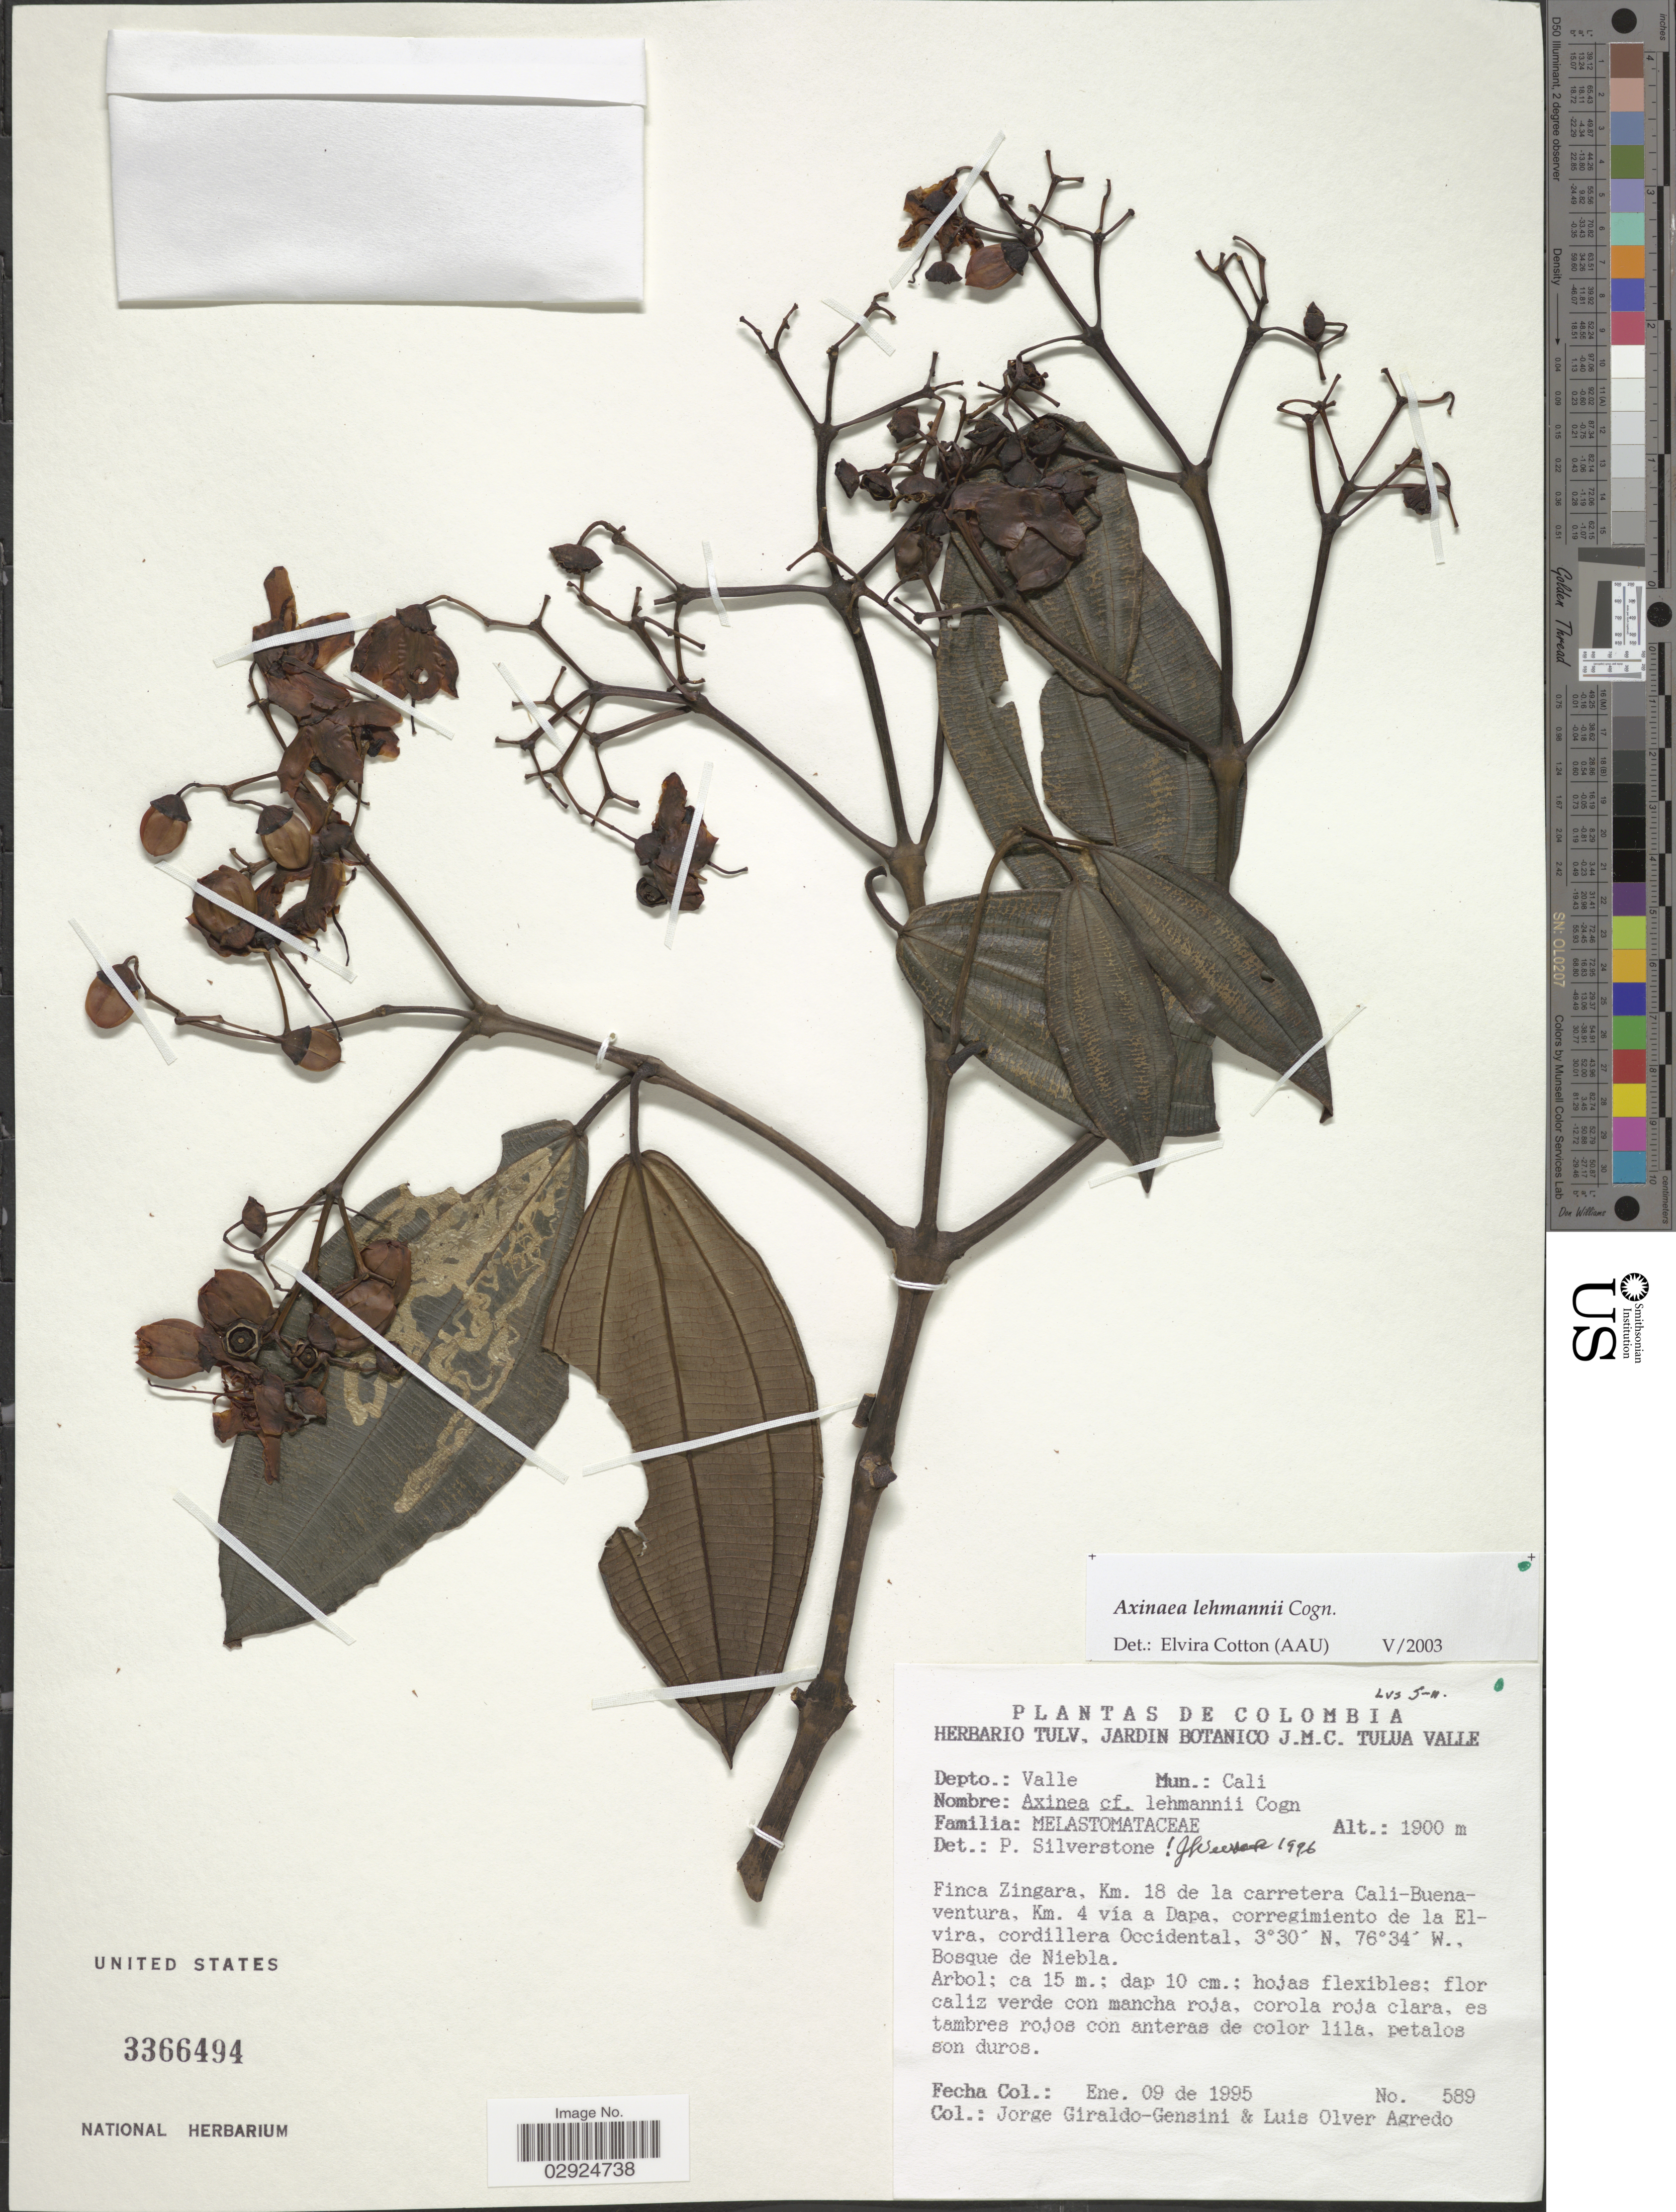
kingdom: Plantae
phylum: Tracheophyta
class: Magnoliopsida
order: Myrtales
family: Melastomataceae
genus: Axinaea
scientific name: Axinaea lehmannii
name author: Cogn.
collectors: J. Giraldo-Gensini & L. O. Agredo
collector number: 589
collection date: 1995-01-09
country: Colombia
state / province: Valle del Cauca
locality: Depto.: Valle. Mun.: Cali. Finca Zingara, Km. 18 de la carretera Cali-Buenaventura, Km. 4 vía a Dapa, corregimiento de la Elvira, cordillera Occidental. Bosque de Niebla.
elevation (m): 1900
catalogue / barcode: US 3366494